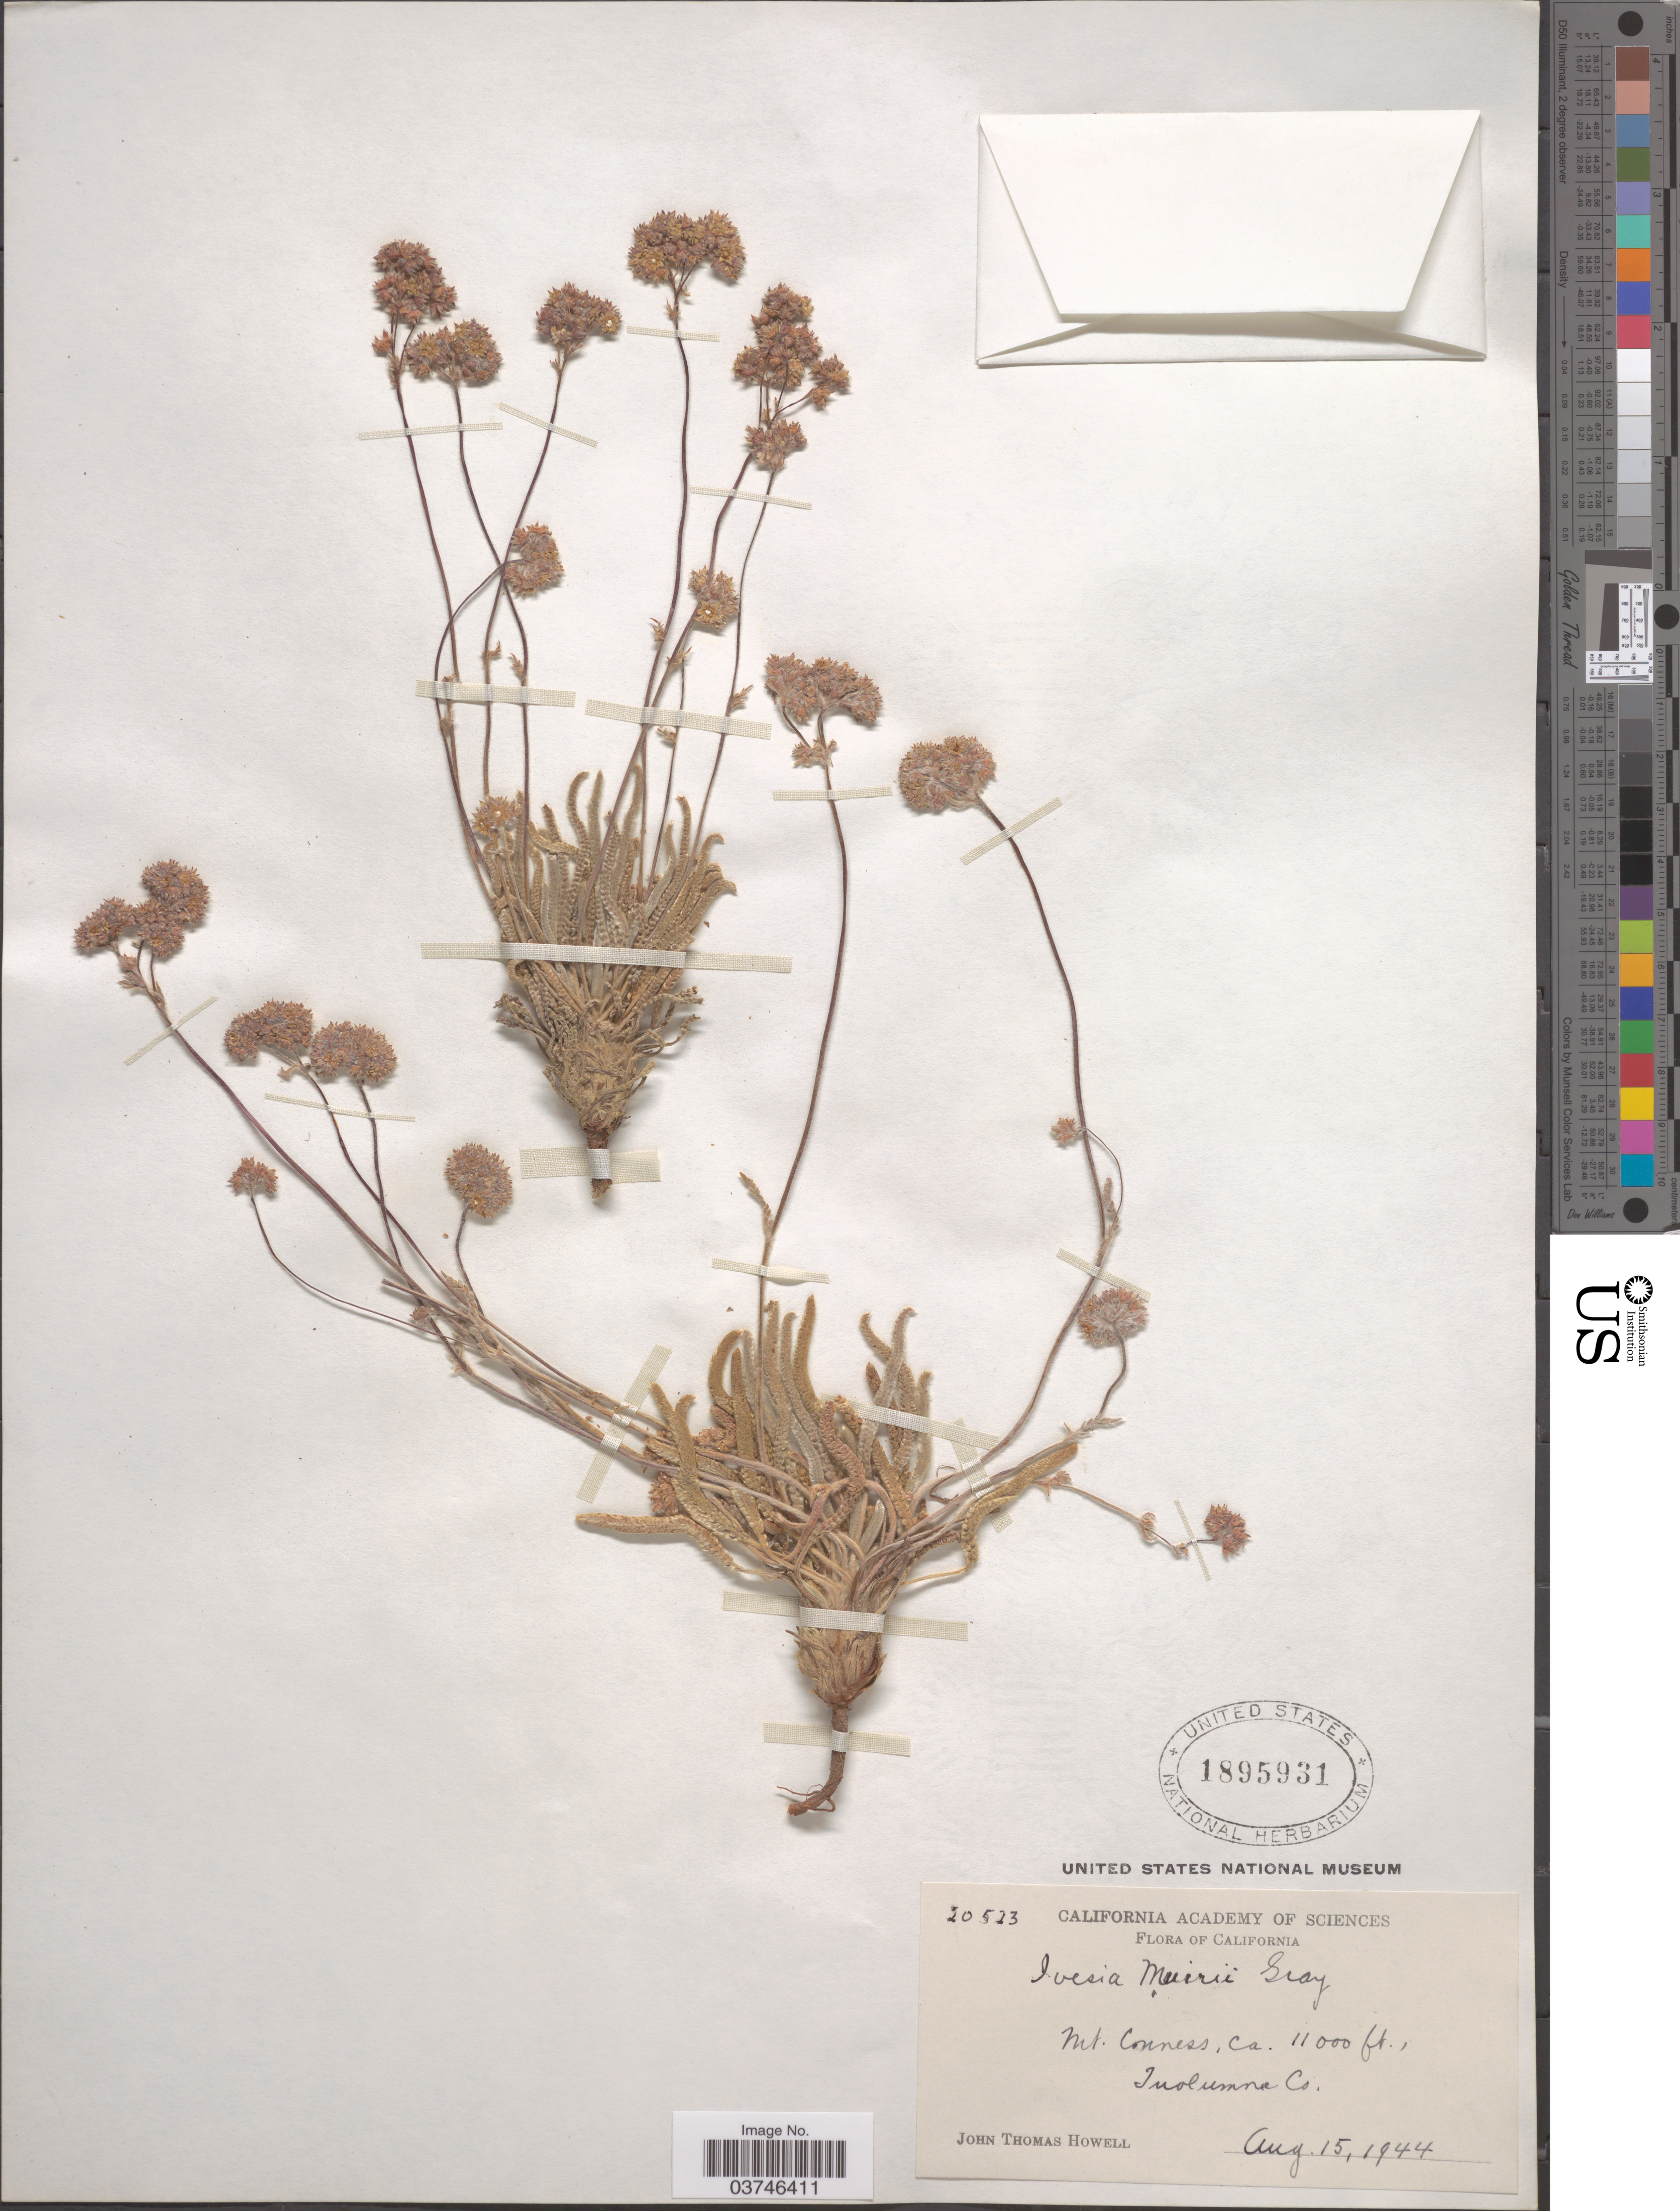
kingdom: Plantae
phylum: Tracheophyta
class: Magnoliopsida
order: Rosales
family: Rosaceae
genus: Potentilla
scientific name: Potentilla muirii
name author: (A. Gray) Greene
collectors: J. T. Howell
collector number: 20513*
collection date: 1944-08-15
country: United States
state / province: California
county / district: Tuolumne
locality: Mt. Conness. Tuolumne Co.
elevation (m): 3353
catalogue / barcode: US 1895931